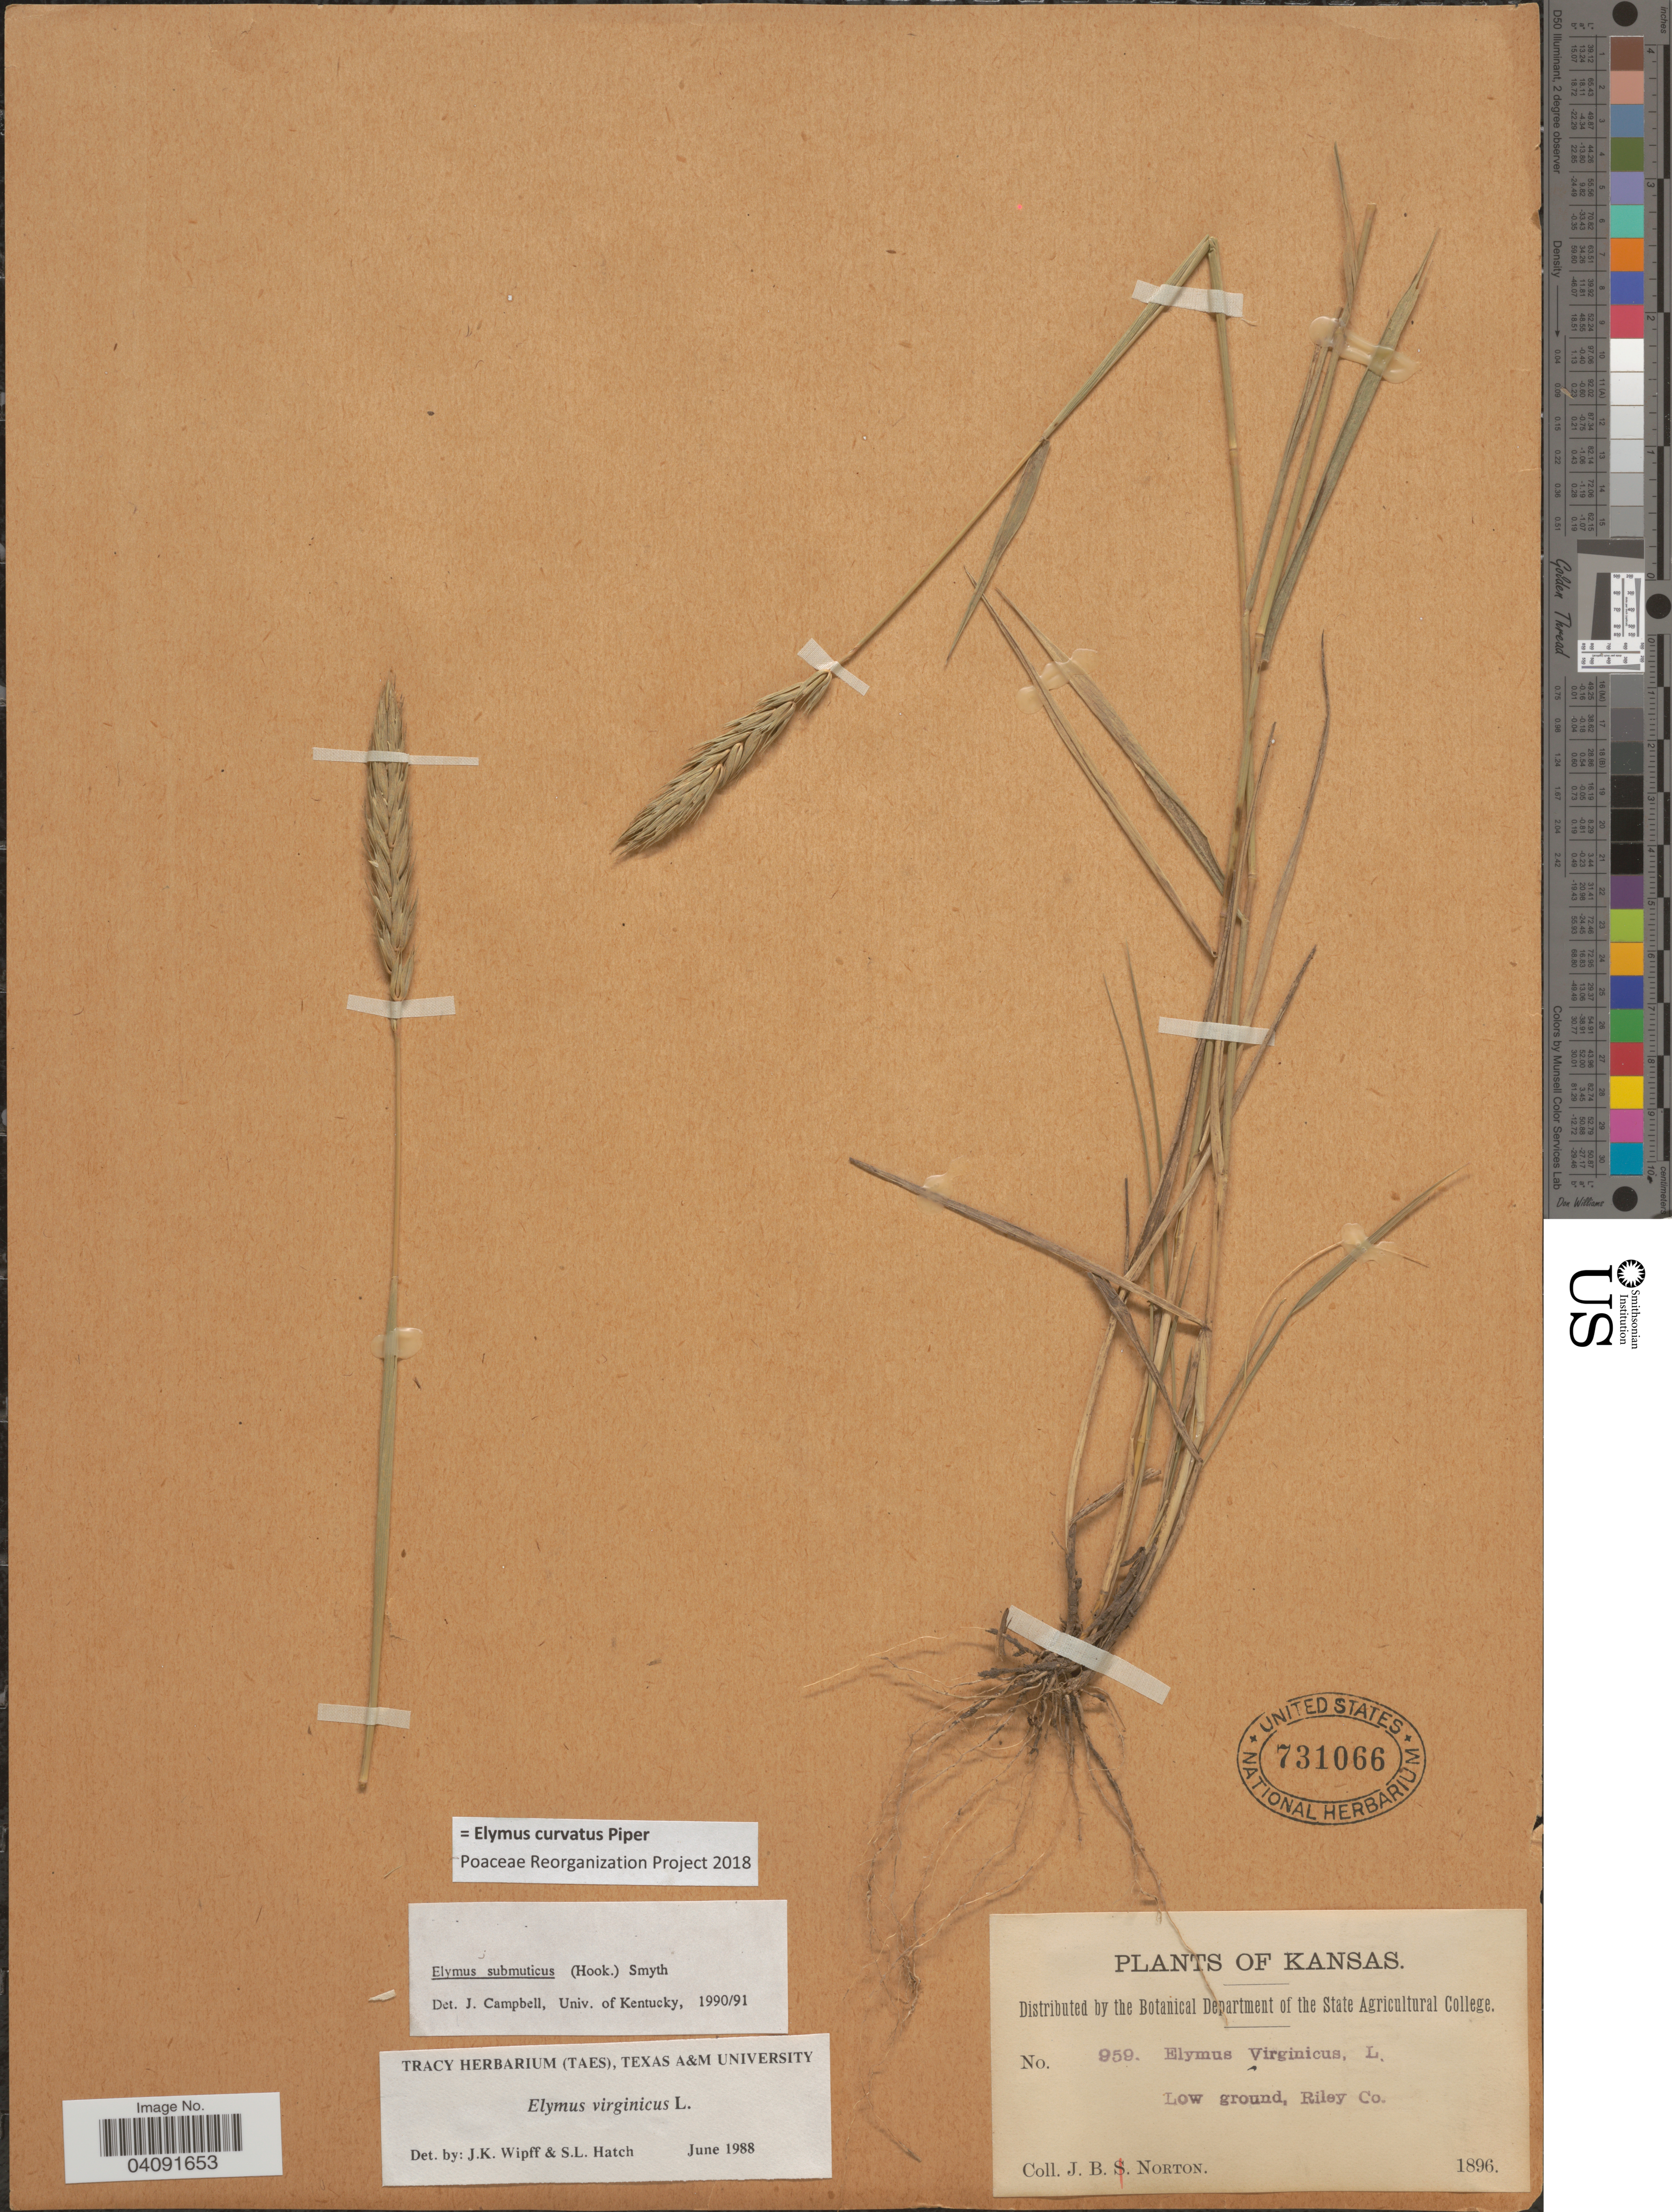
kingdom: Plantae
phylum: Tracheophyta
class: Liliopsida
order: Poales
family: Poaceae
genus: Elymus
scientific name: Elymus curvatus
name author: Piper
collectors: J. B. Norton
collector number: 959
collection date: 1896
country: United States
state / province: Kansas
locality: Low ground, Riley Co.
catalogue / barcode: US 731066